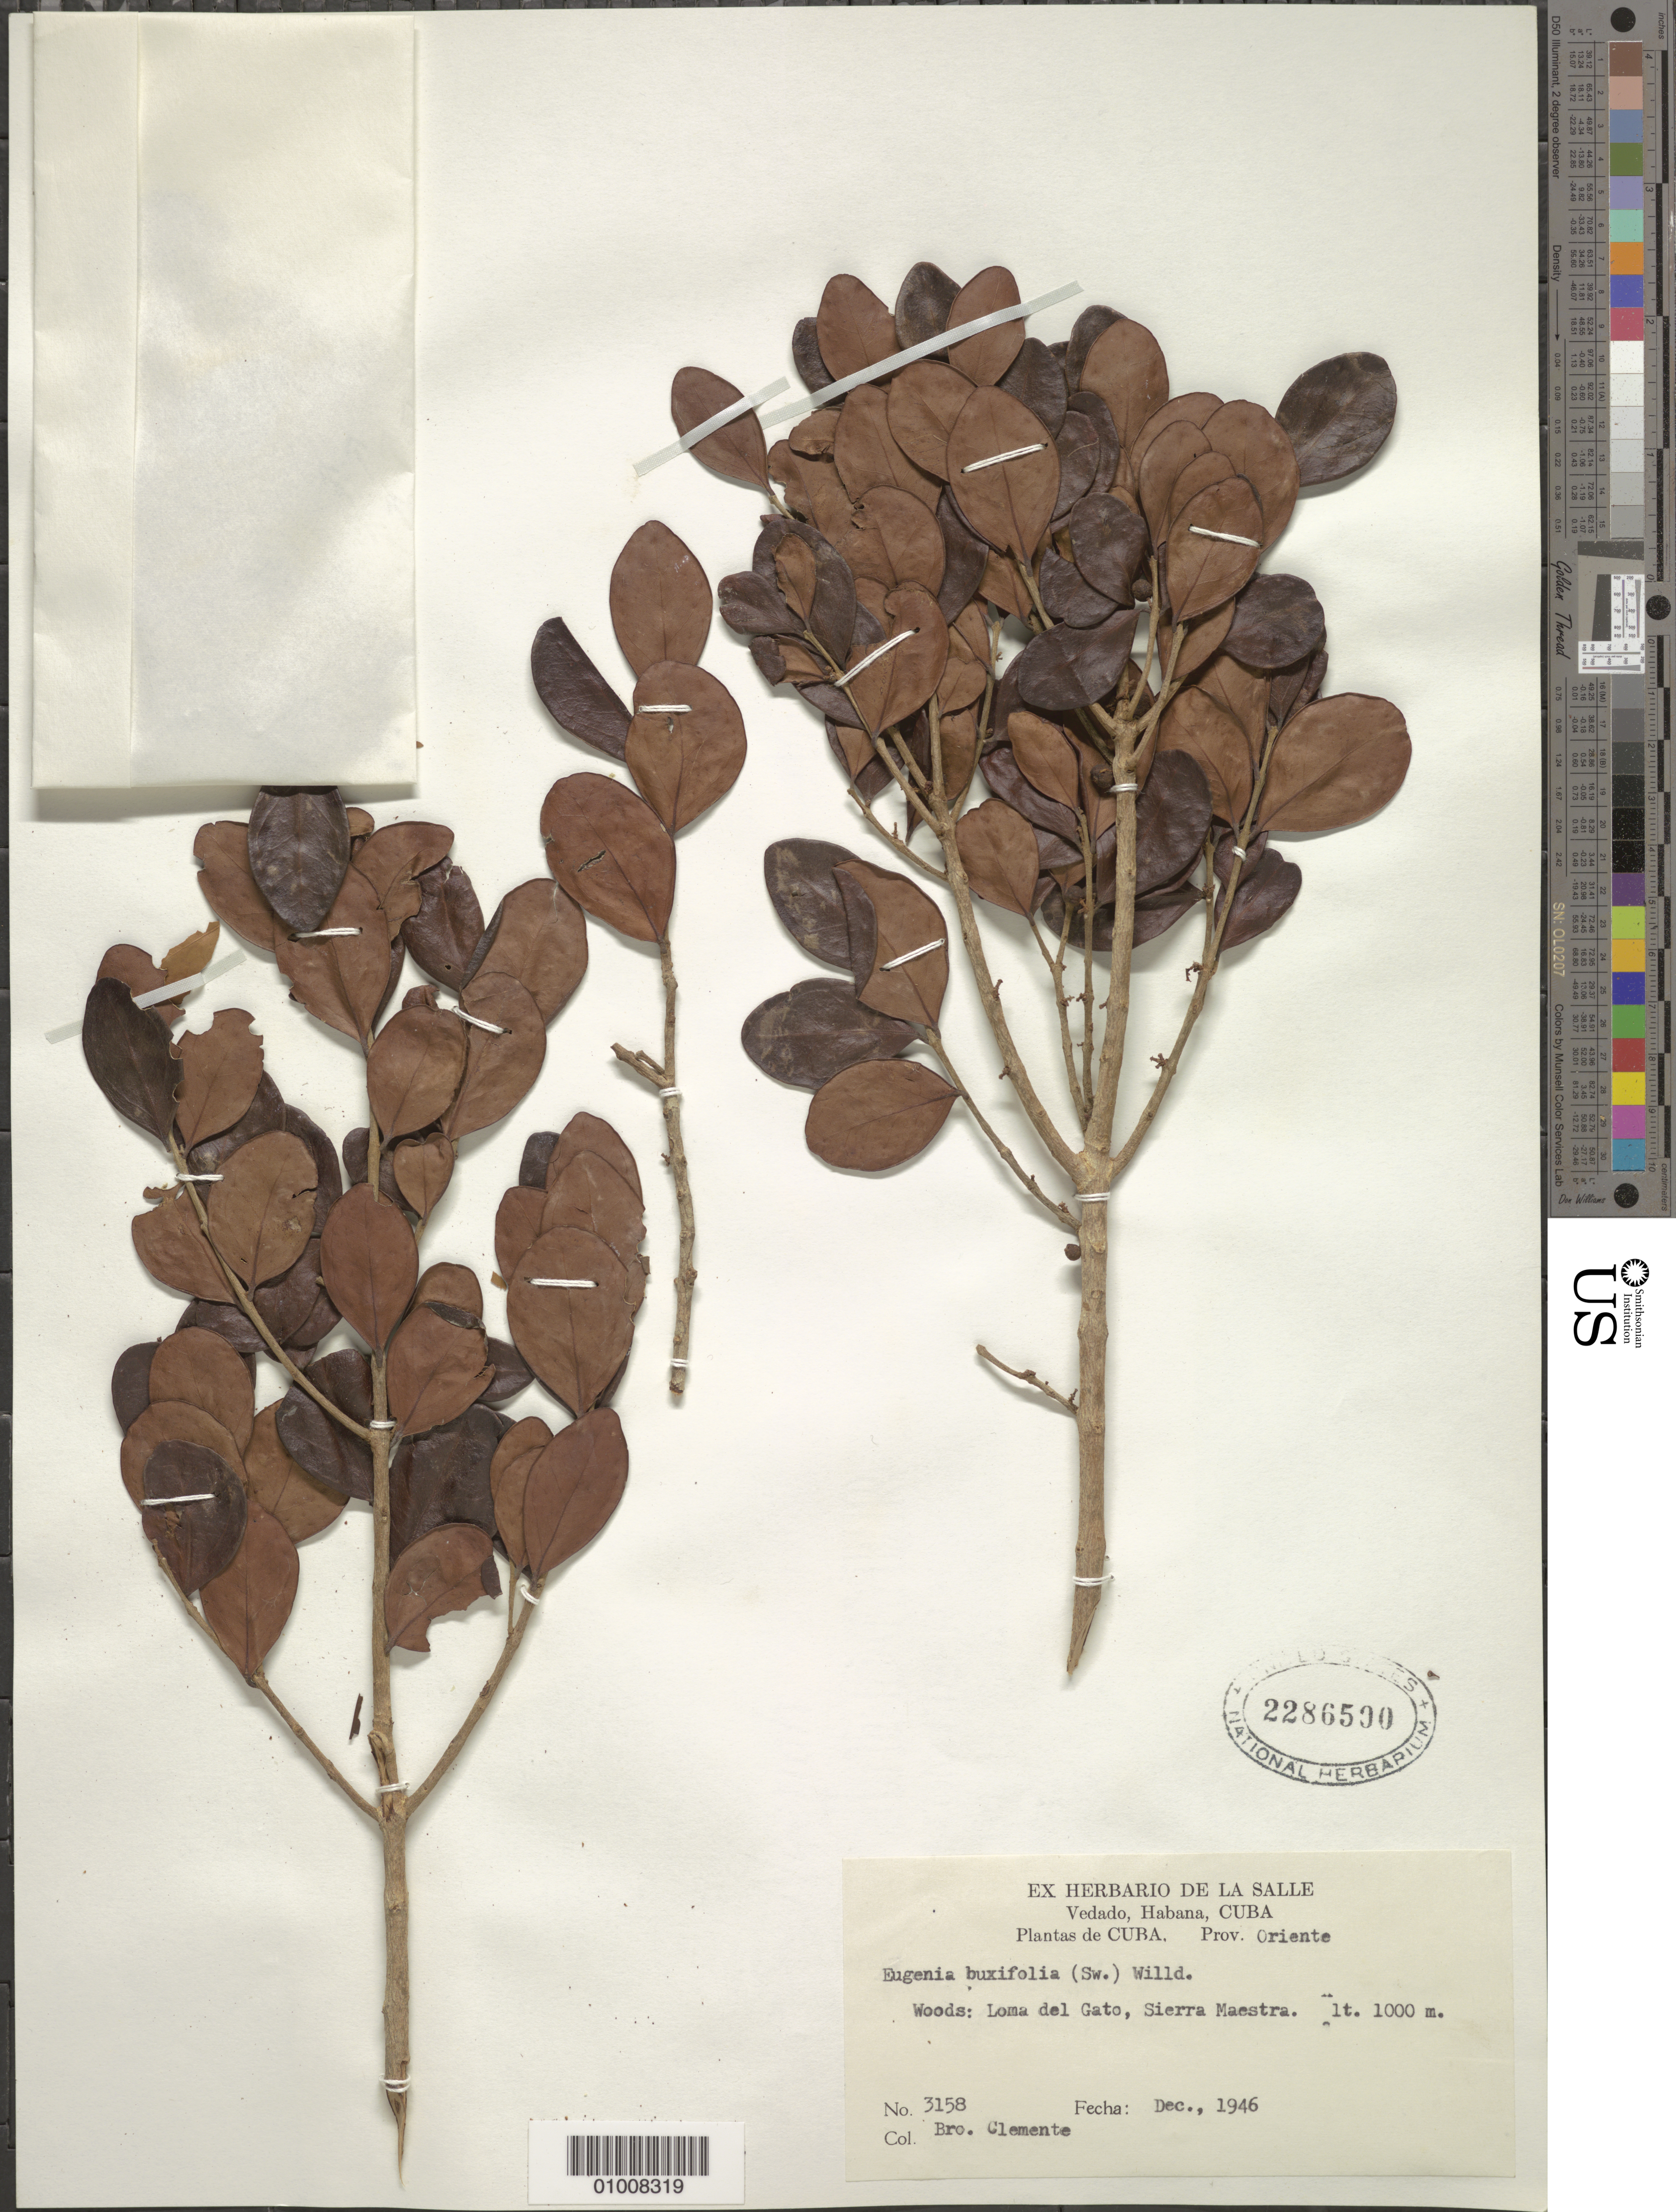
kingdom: Plantae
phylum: Tracheophyta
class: Magnoliopsida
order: Myrtales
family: Myrtaceae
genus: Eugenia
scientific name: Eugenia foetida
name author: Pers.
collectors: Bro. Clemente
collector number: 3158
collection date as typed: Dec 1946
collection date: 1946-12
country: Cuba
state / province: Oriente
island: Cuba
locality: Loma del Gato, Sierra Maestra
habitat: woods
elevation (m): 1000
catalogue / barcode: US 2286500